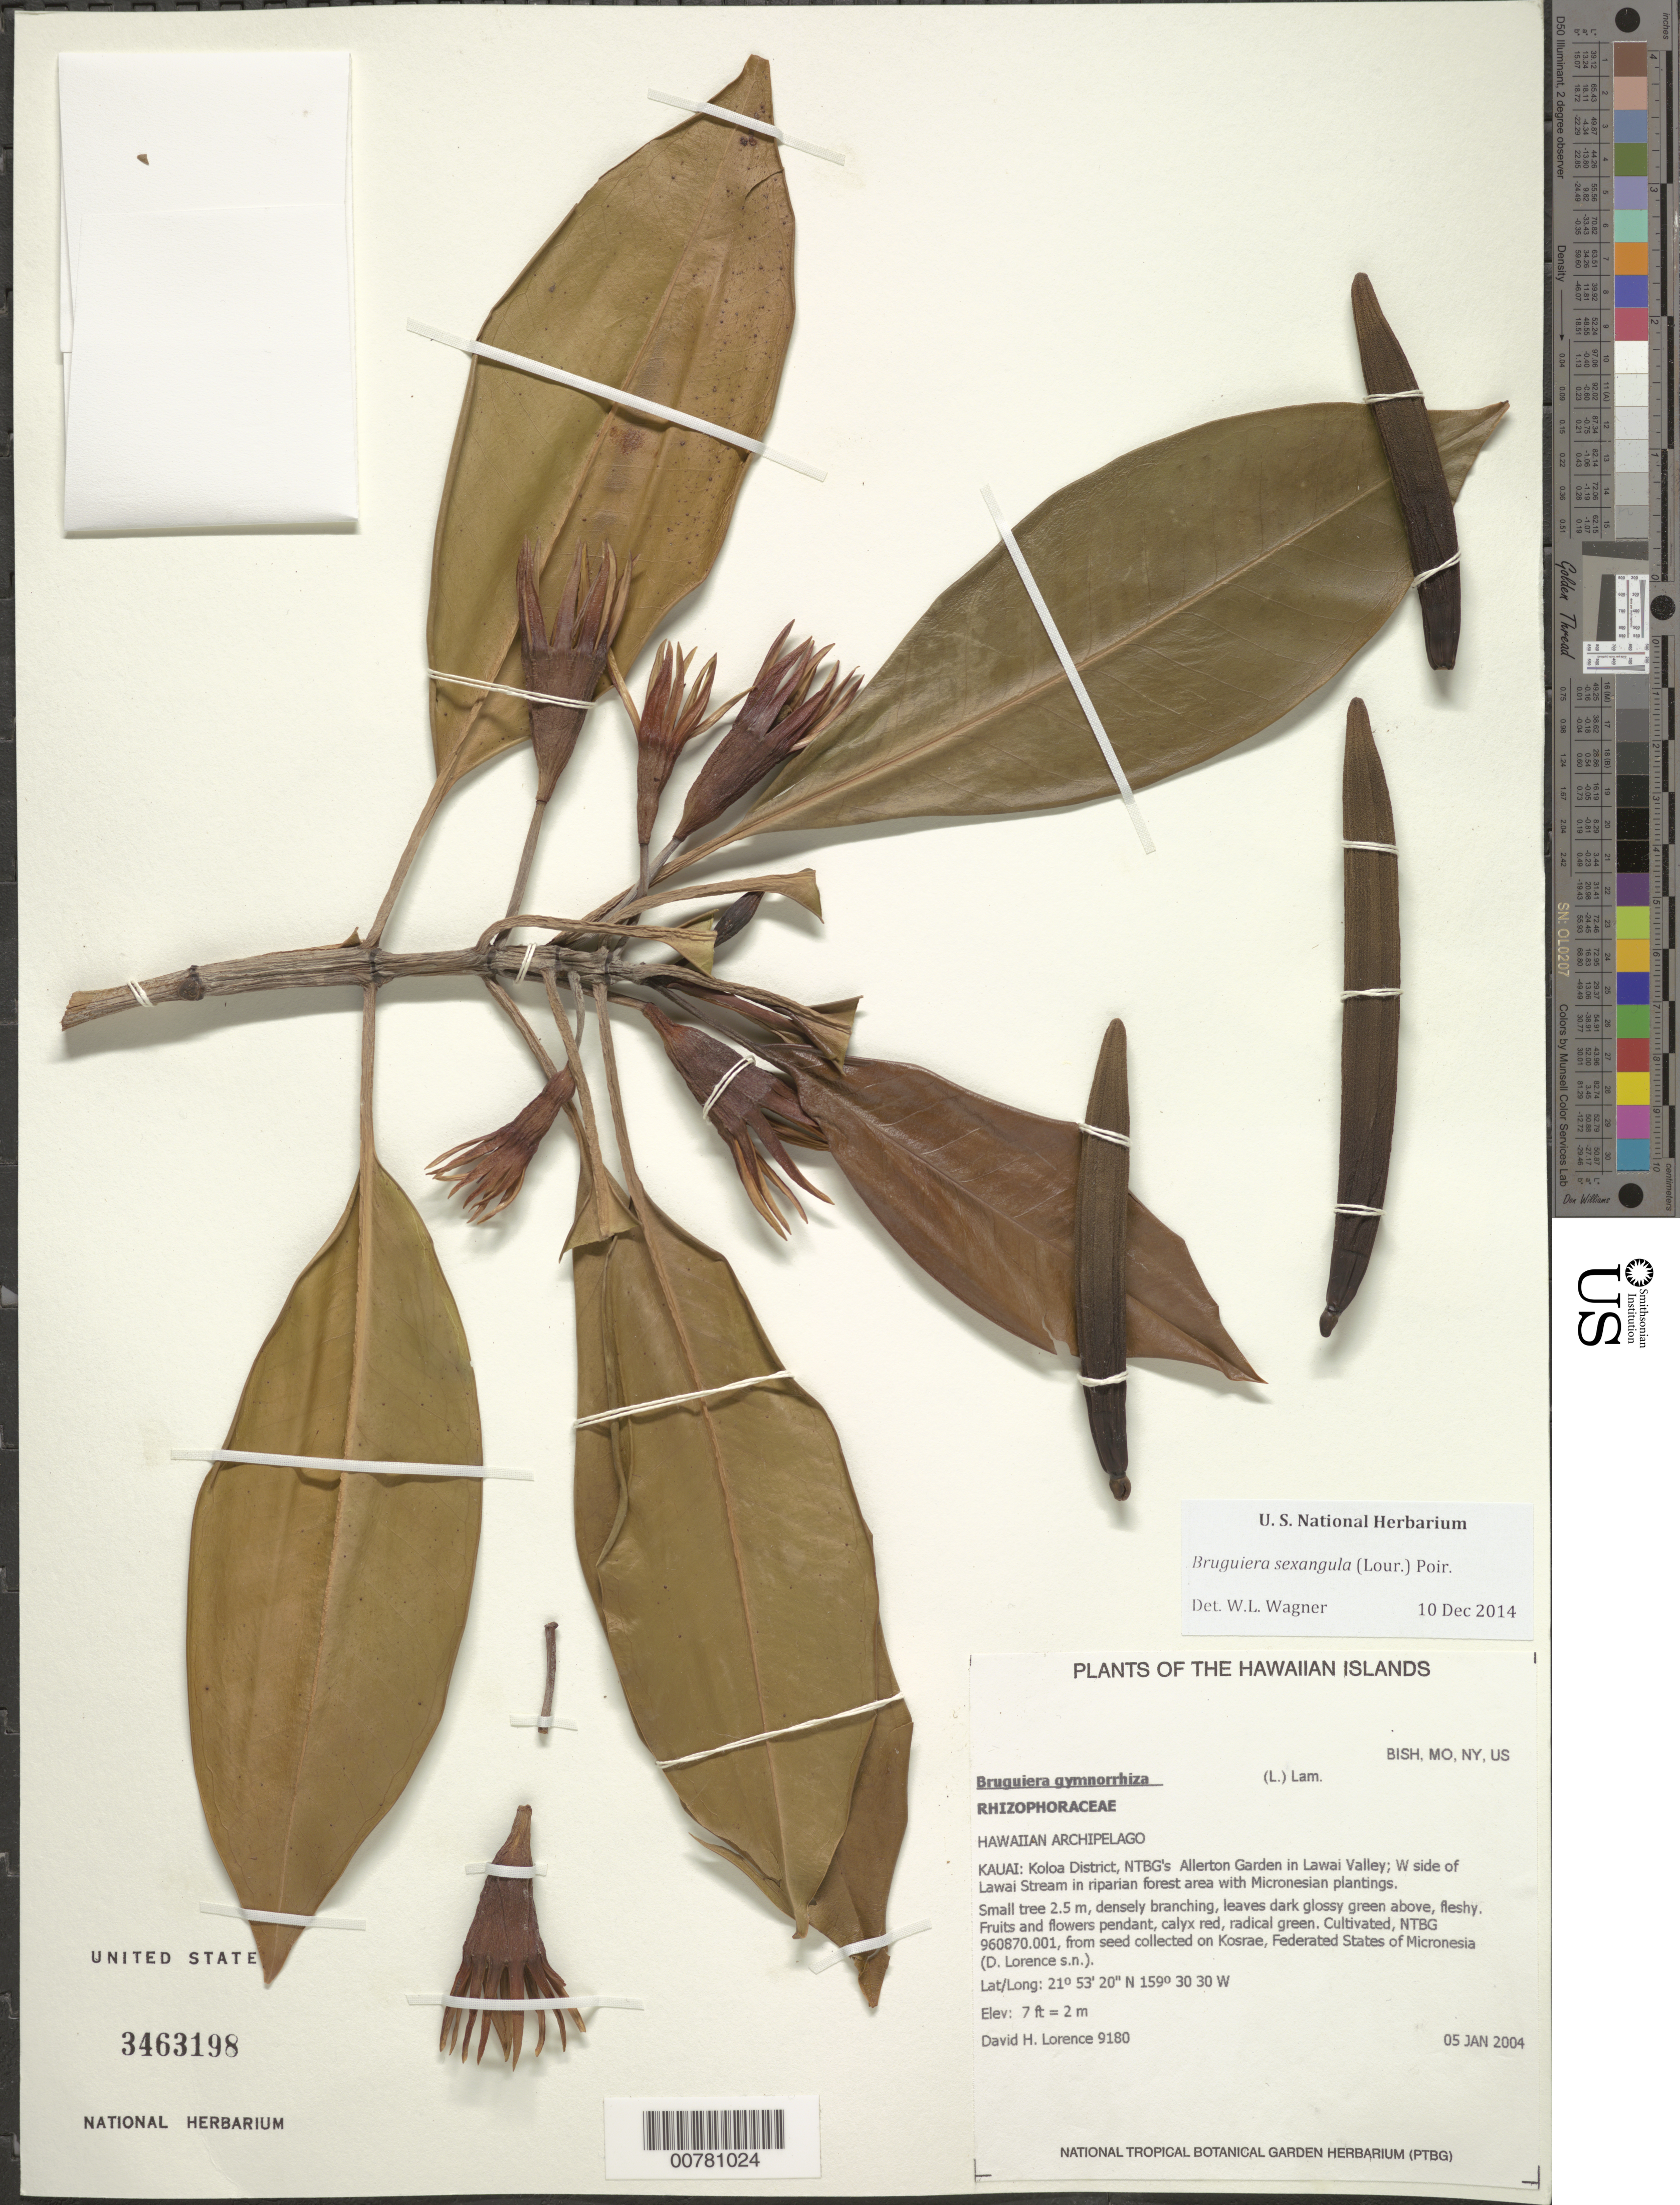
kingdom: Plantae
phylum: Tracheophyta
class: Magnoliopsida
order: Malpighiales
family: Rhizophoraceae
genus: Bruguiera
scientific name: Bruguiera sexangula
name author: (Lour.) Poir.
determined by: Wagner, W. L., (BOT), Smithsonian Institution - National Museum of Natural History (UNITED STATES)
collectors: D. Lorence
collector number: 9180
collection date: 2004-01-05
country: United States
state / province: Hawaii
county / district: Kauai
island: Kaua'i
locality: Koloa District, National Tropical Botanical Garden in Lawai Valley, W side of Lawai Stream in riparian forest area with Micronesian plantings.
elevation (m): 2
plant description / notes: NRBG 960870.001, from seed collected on Kosrae, Federated States of Micronesia (D. Lorence s.n.)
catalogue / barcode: US 3463198